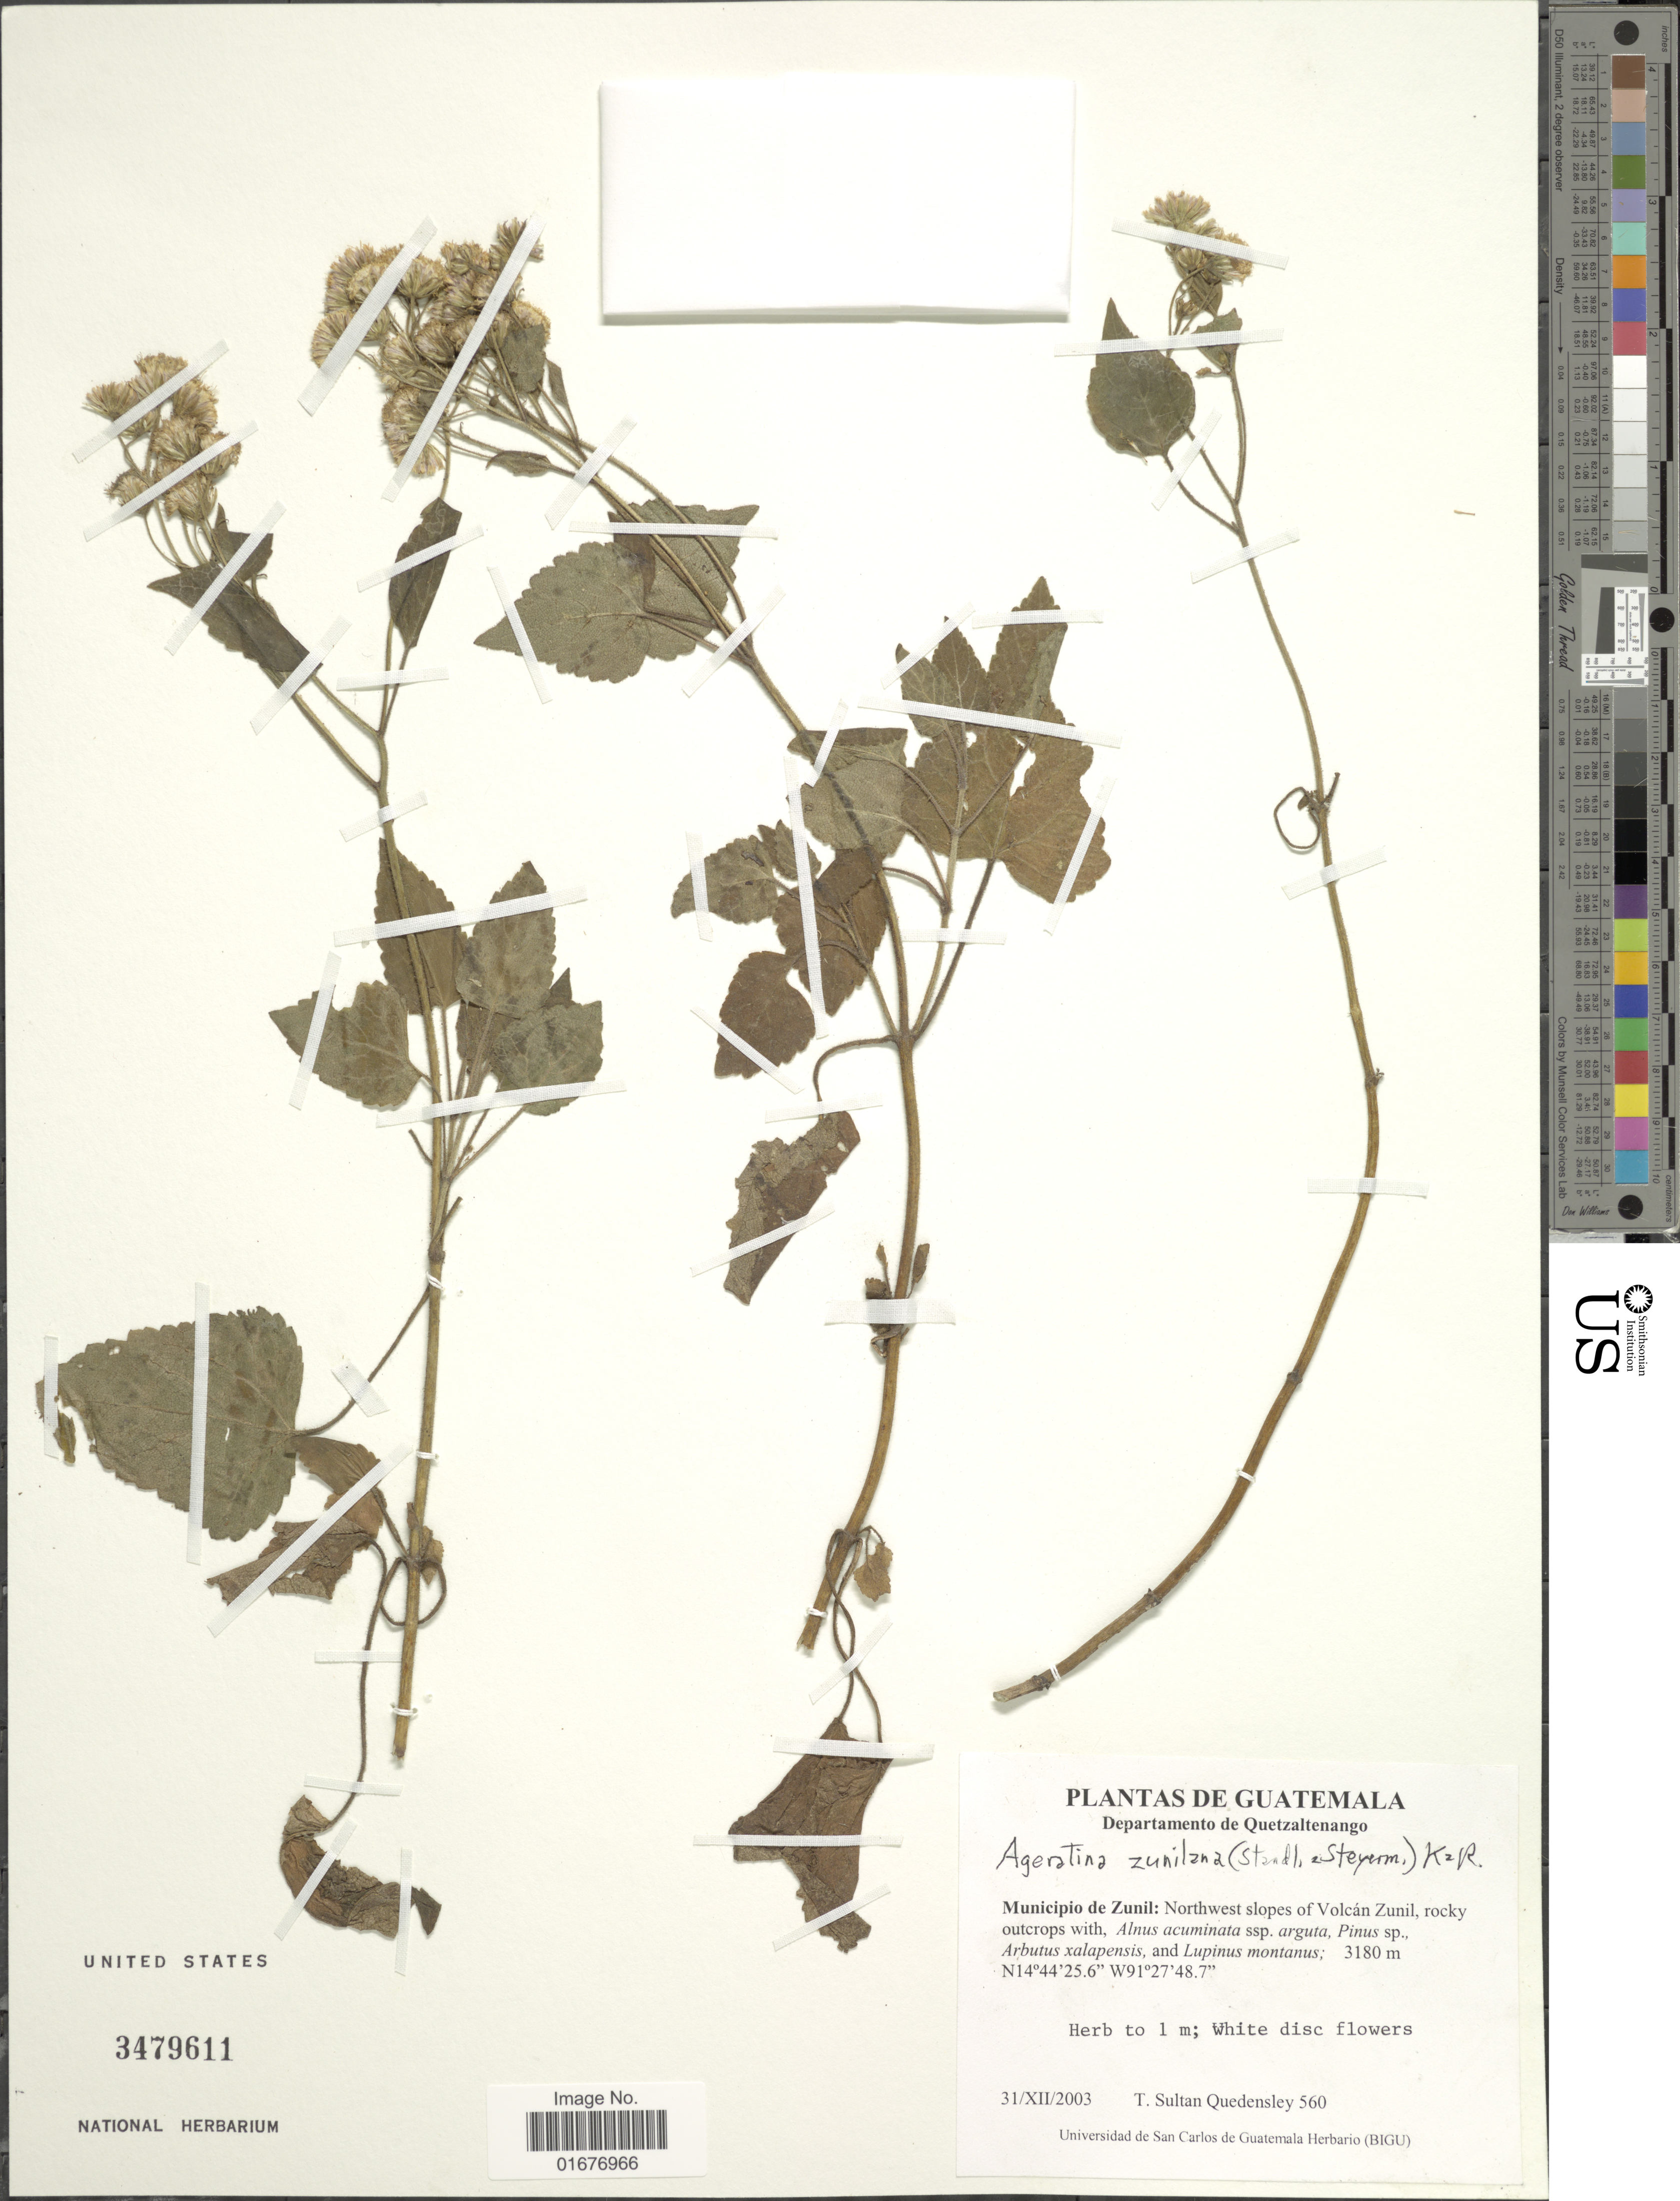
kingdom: Plantae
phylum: Tracheophyta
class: Magnoliopsida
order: Asterales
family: Asteraceae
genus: Ageratina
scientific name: Ageratina zunilana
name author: (Standl. & Steyerm.) R.M. King & H. Rob.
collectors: T. S. Quedensley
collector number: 560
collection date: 2003-12-31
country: Guatemala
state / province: Quetzaltenango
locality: Municipio de Zunil: Northwest slopes of Volcan zunil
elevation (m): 3180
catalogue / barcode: US 3479611